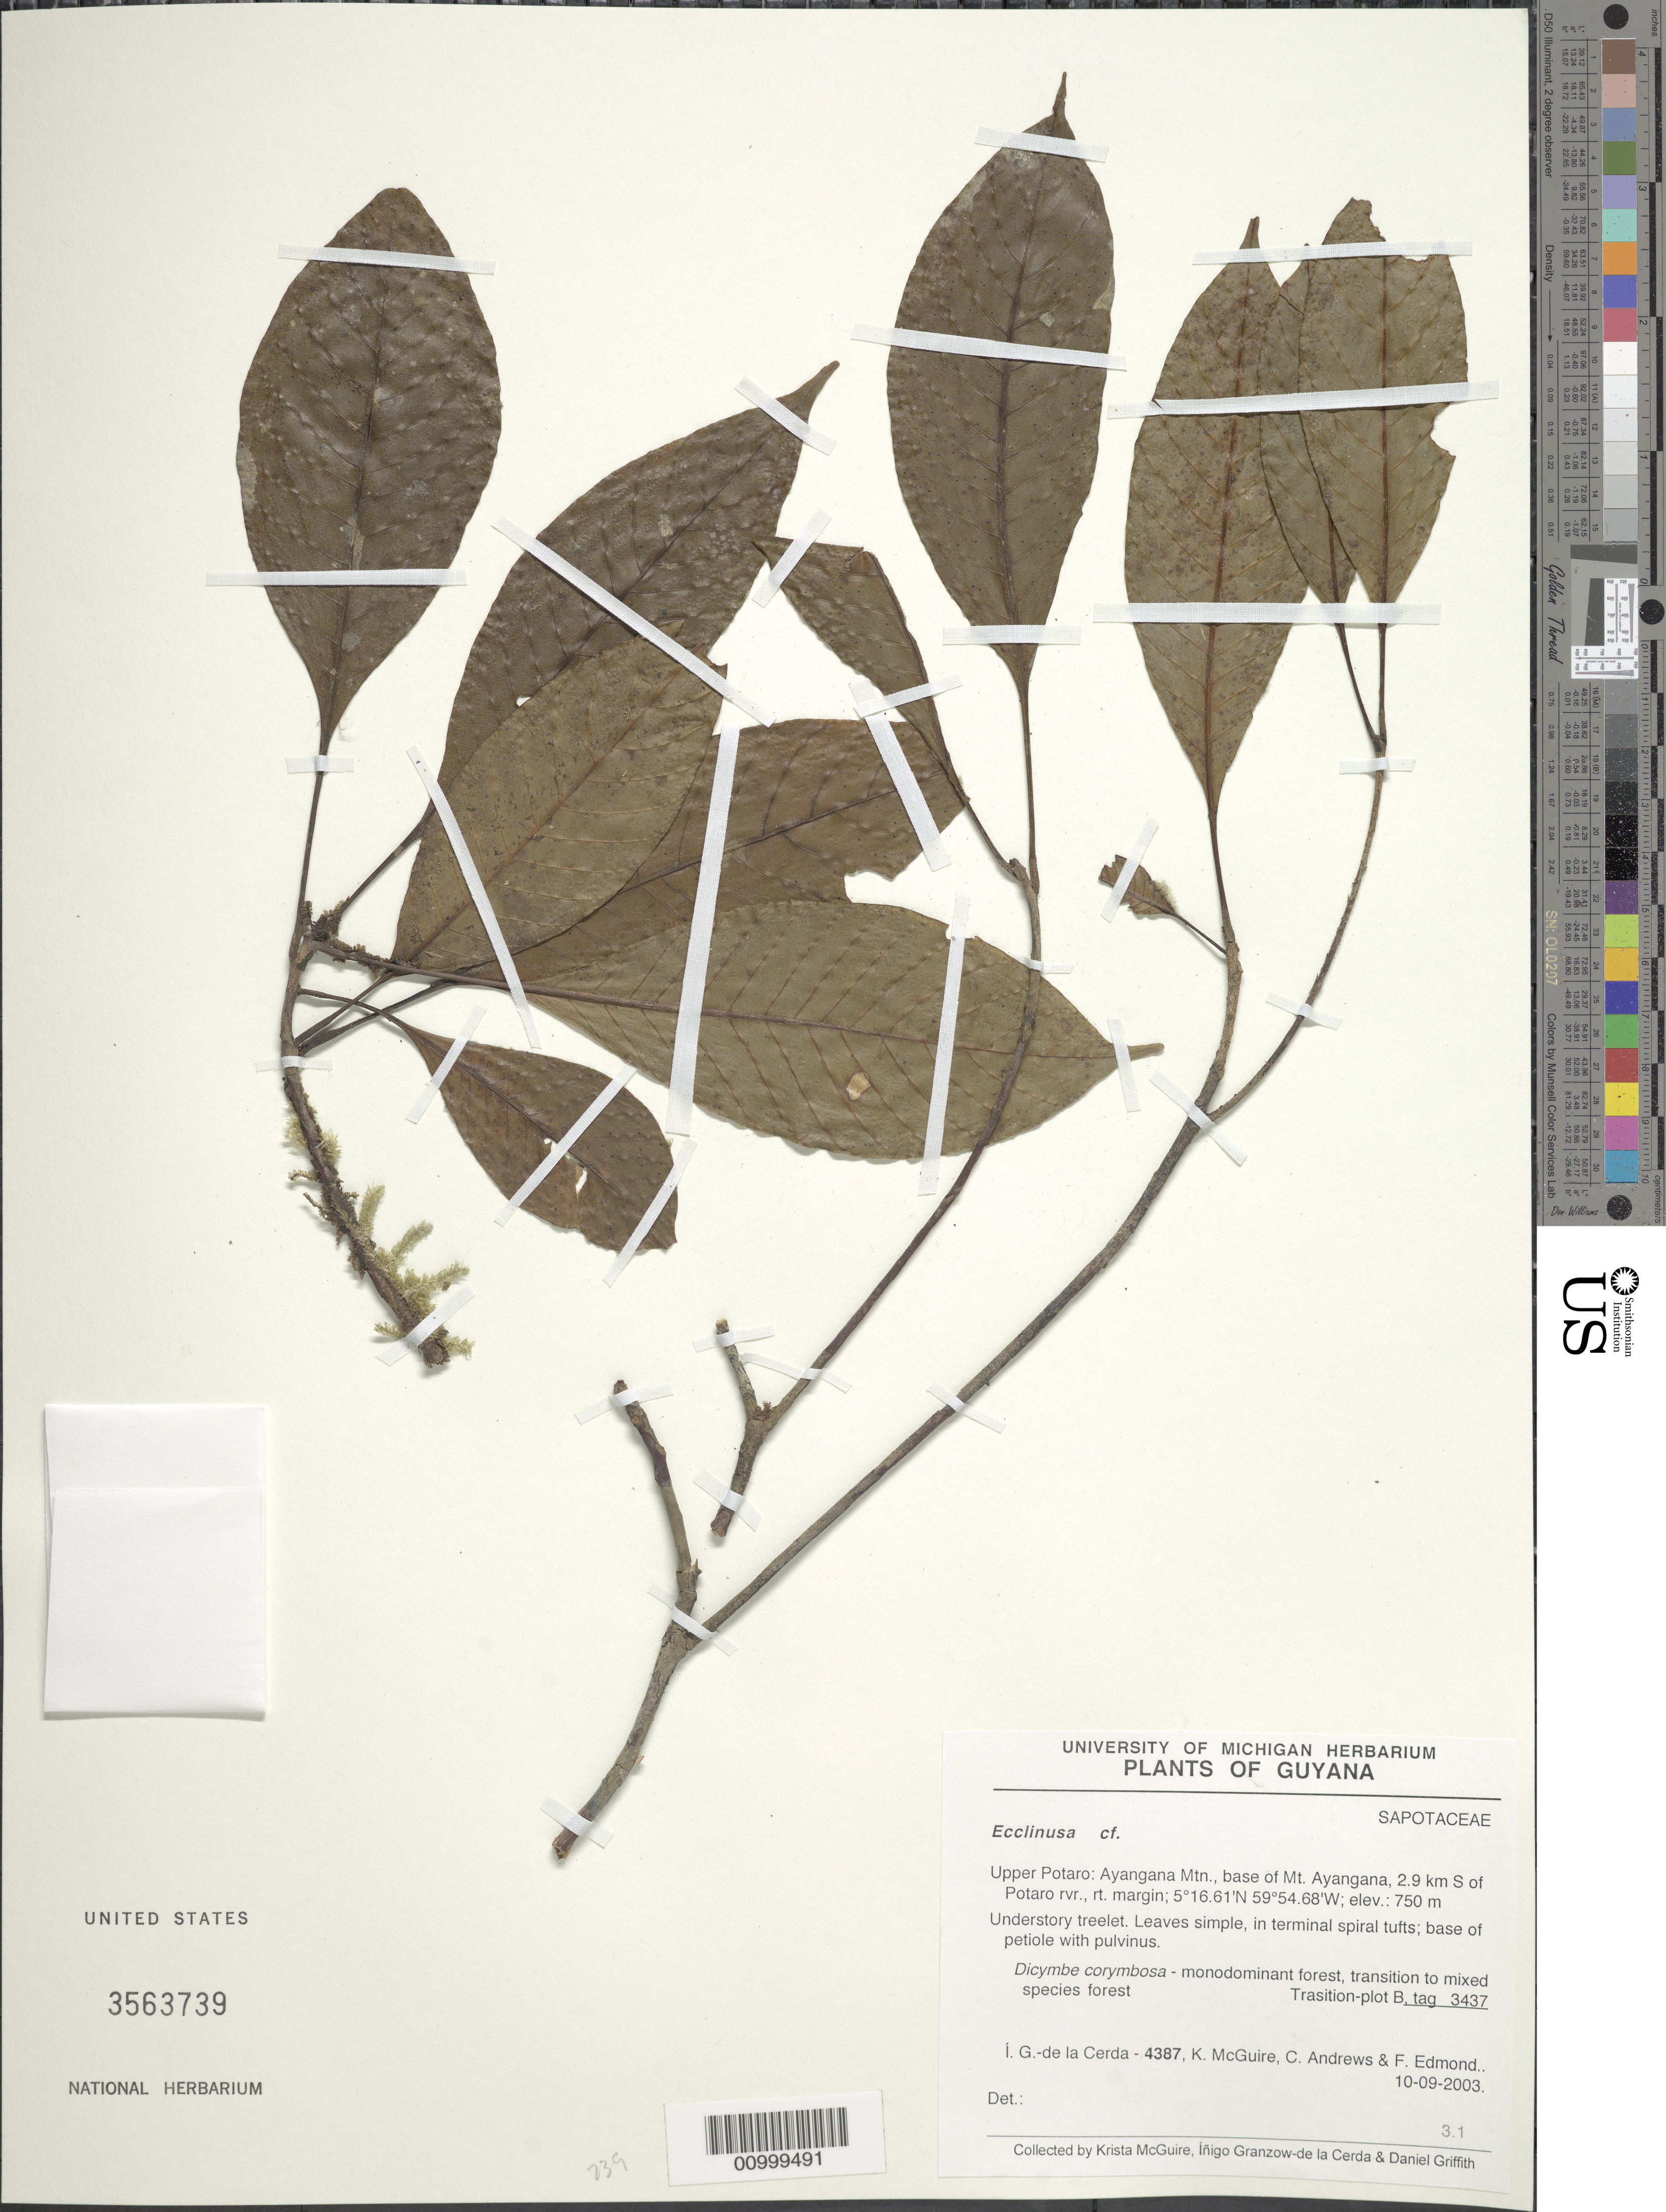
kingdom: Plantae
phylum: Tracheophyta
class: Magnoliopsida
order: Ericales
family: Sapotaceae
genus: Ecclinusa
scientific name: Ecclinusa sp.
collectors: I. de la Cerda, K. McGuire, C. Andrews & F. Edmond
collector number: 4387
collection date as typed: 10-Sep-03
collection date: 2003-09-10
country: Guyana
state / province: Potaro-Siparuni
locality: Upper Potaro: Ayangana Mtn., base of Mt. Ayangana, 2.9 km S of Potaro rvr., rt margin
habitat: (Dicymbe corymbosa-monodominant forest, transition to mixed species forest.) Transition-plot B, tag 3437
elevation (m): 750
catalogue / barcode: US 3563739